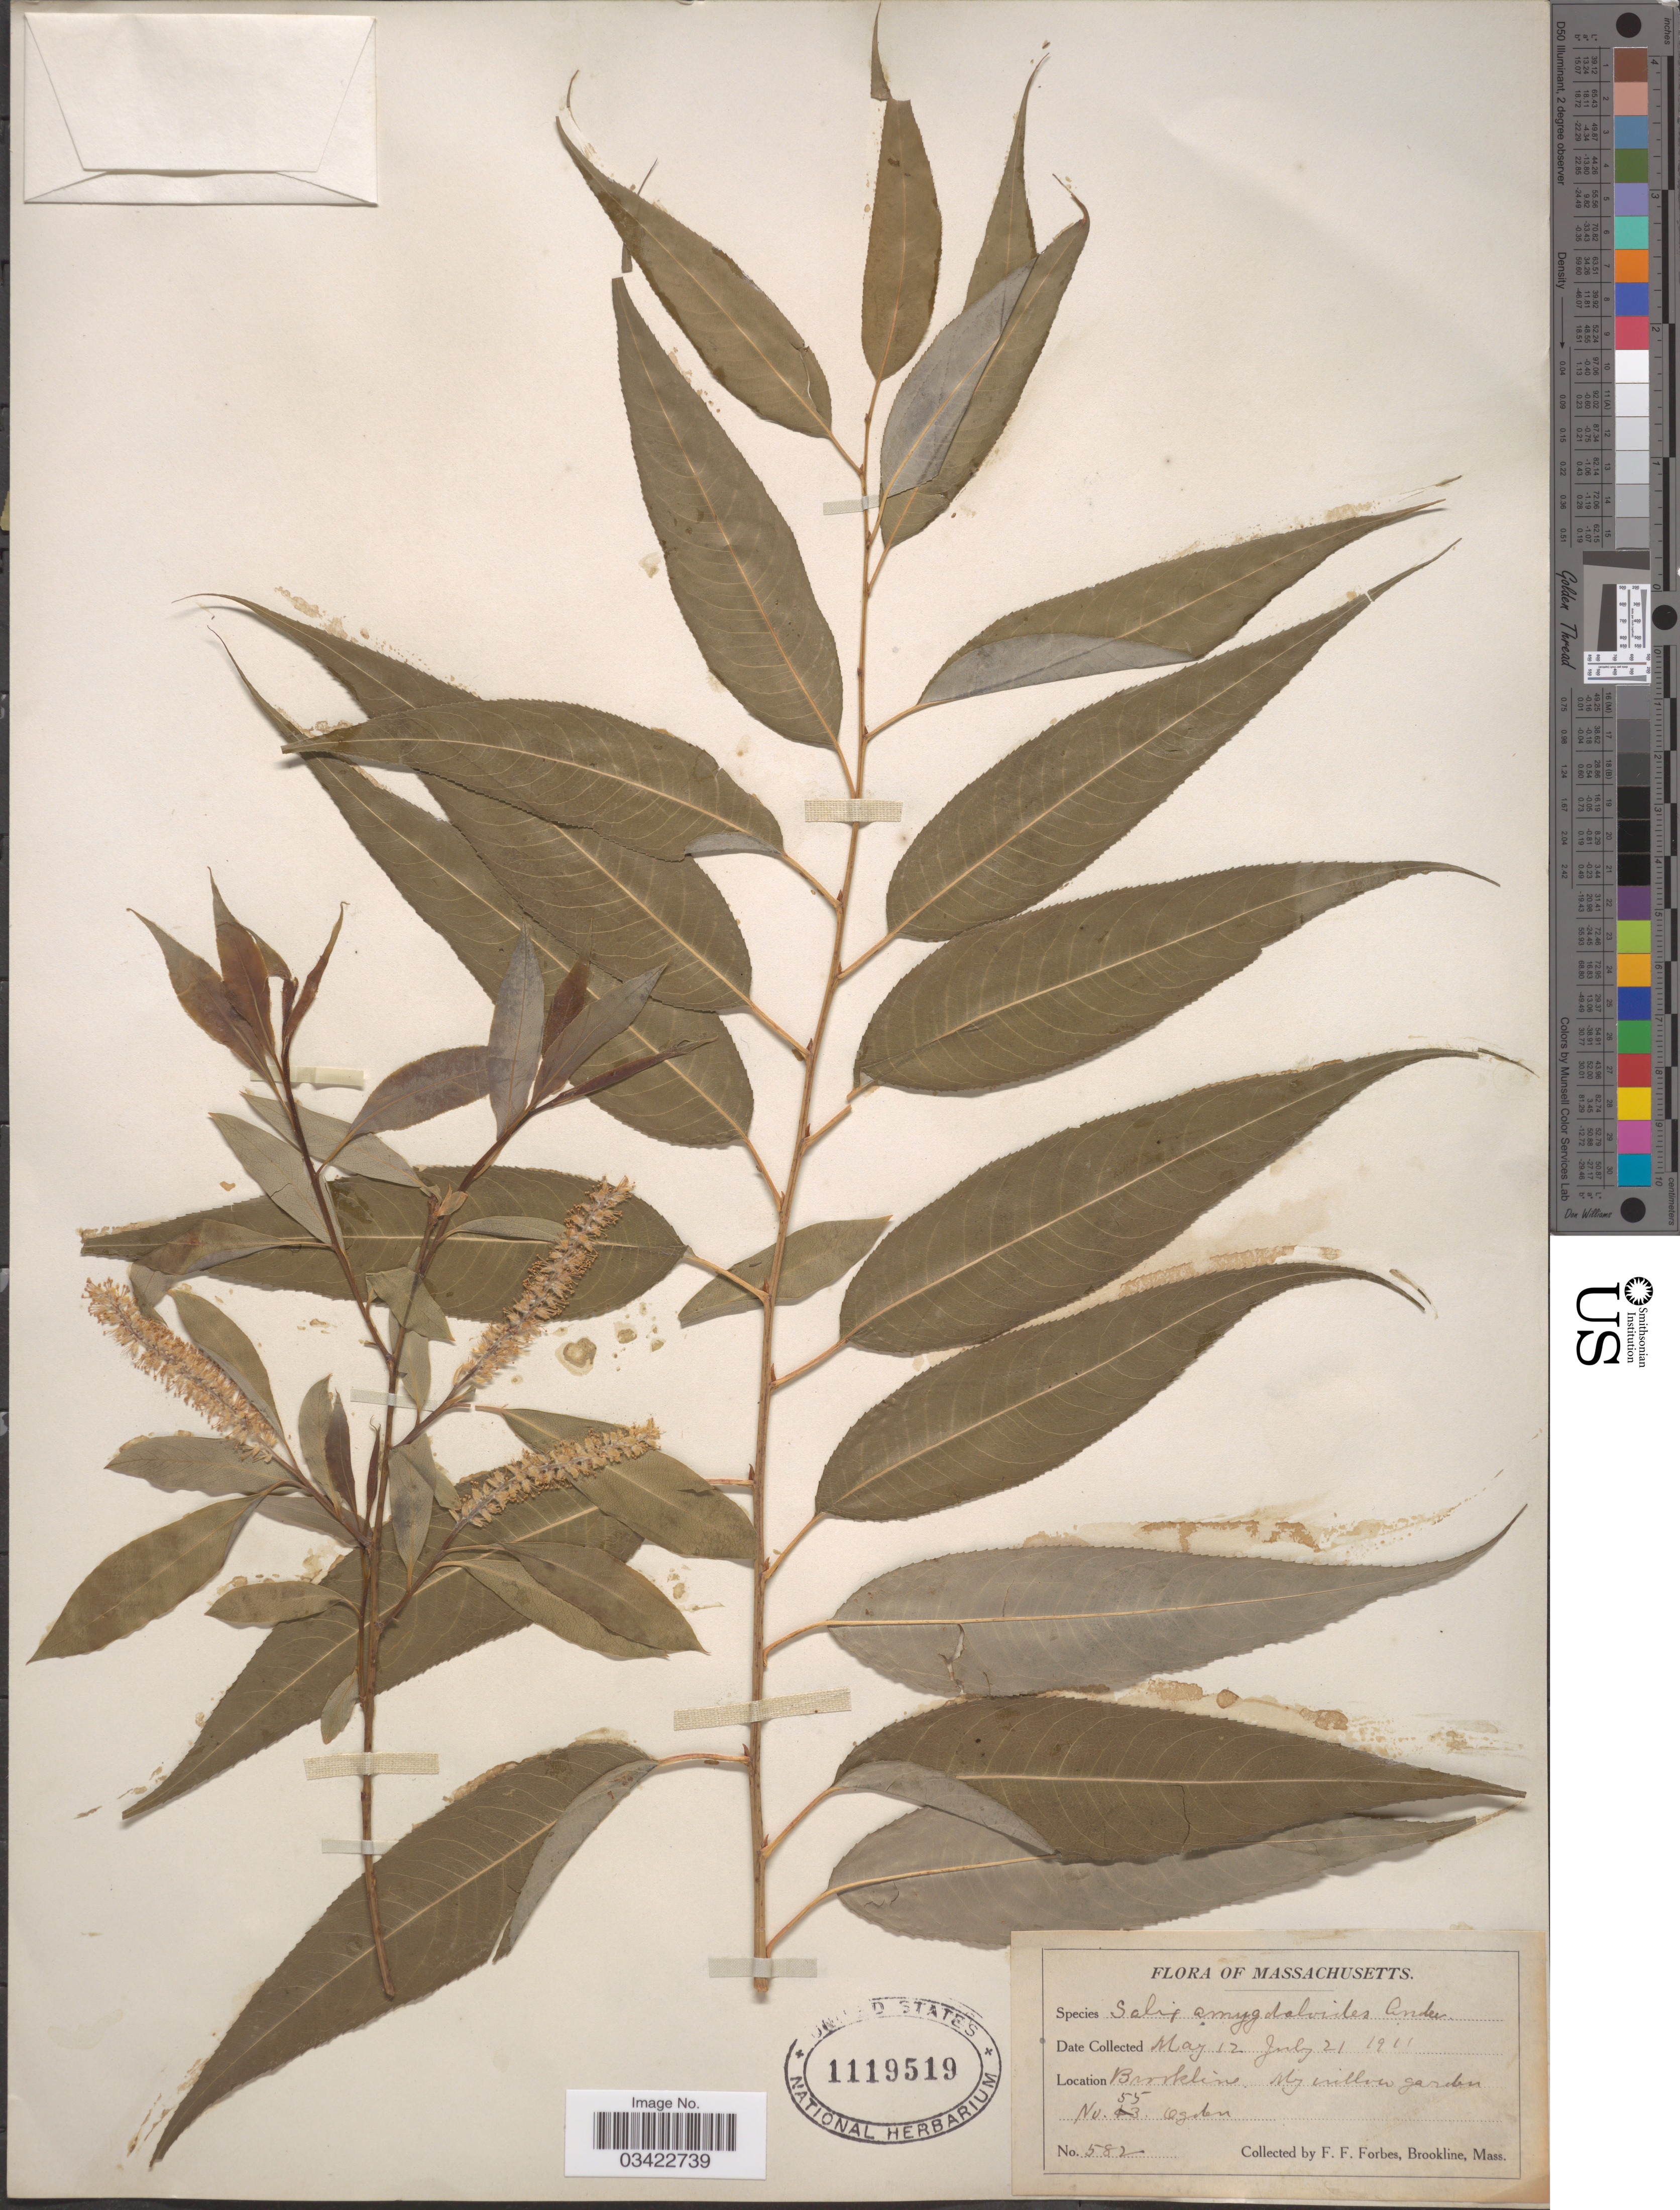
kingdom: Plantae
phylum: Tracheophyta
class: Magnoliopsida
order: Malpighiales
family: Salicaceae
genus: Salix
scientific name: Salix amygdaloides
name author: Andersson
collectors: F. Forbes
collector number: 582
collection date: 1911-05-12/1911-07-21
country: United States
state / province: Massachusetts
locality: Brookline. My willow garden No. 55 Ogden. [unsure placement]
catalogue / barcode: US 1119519